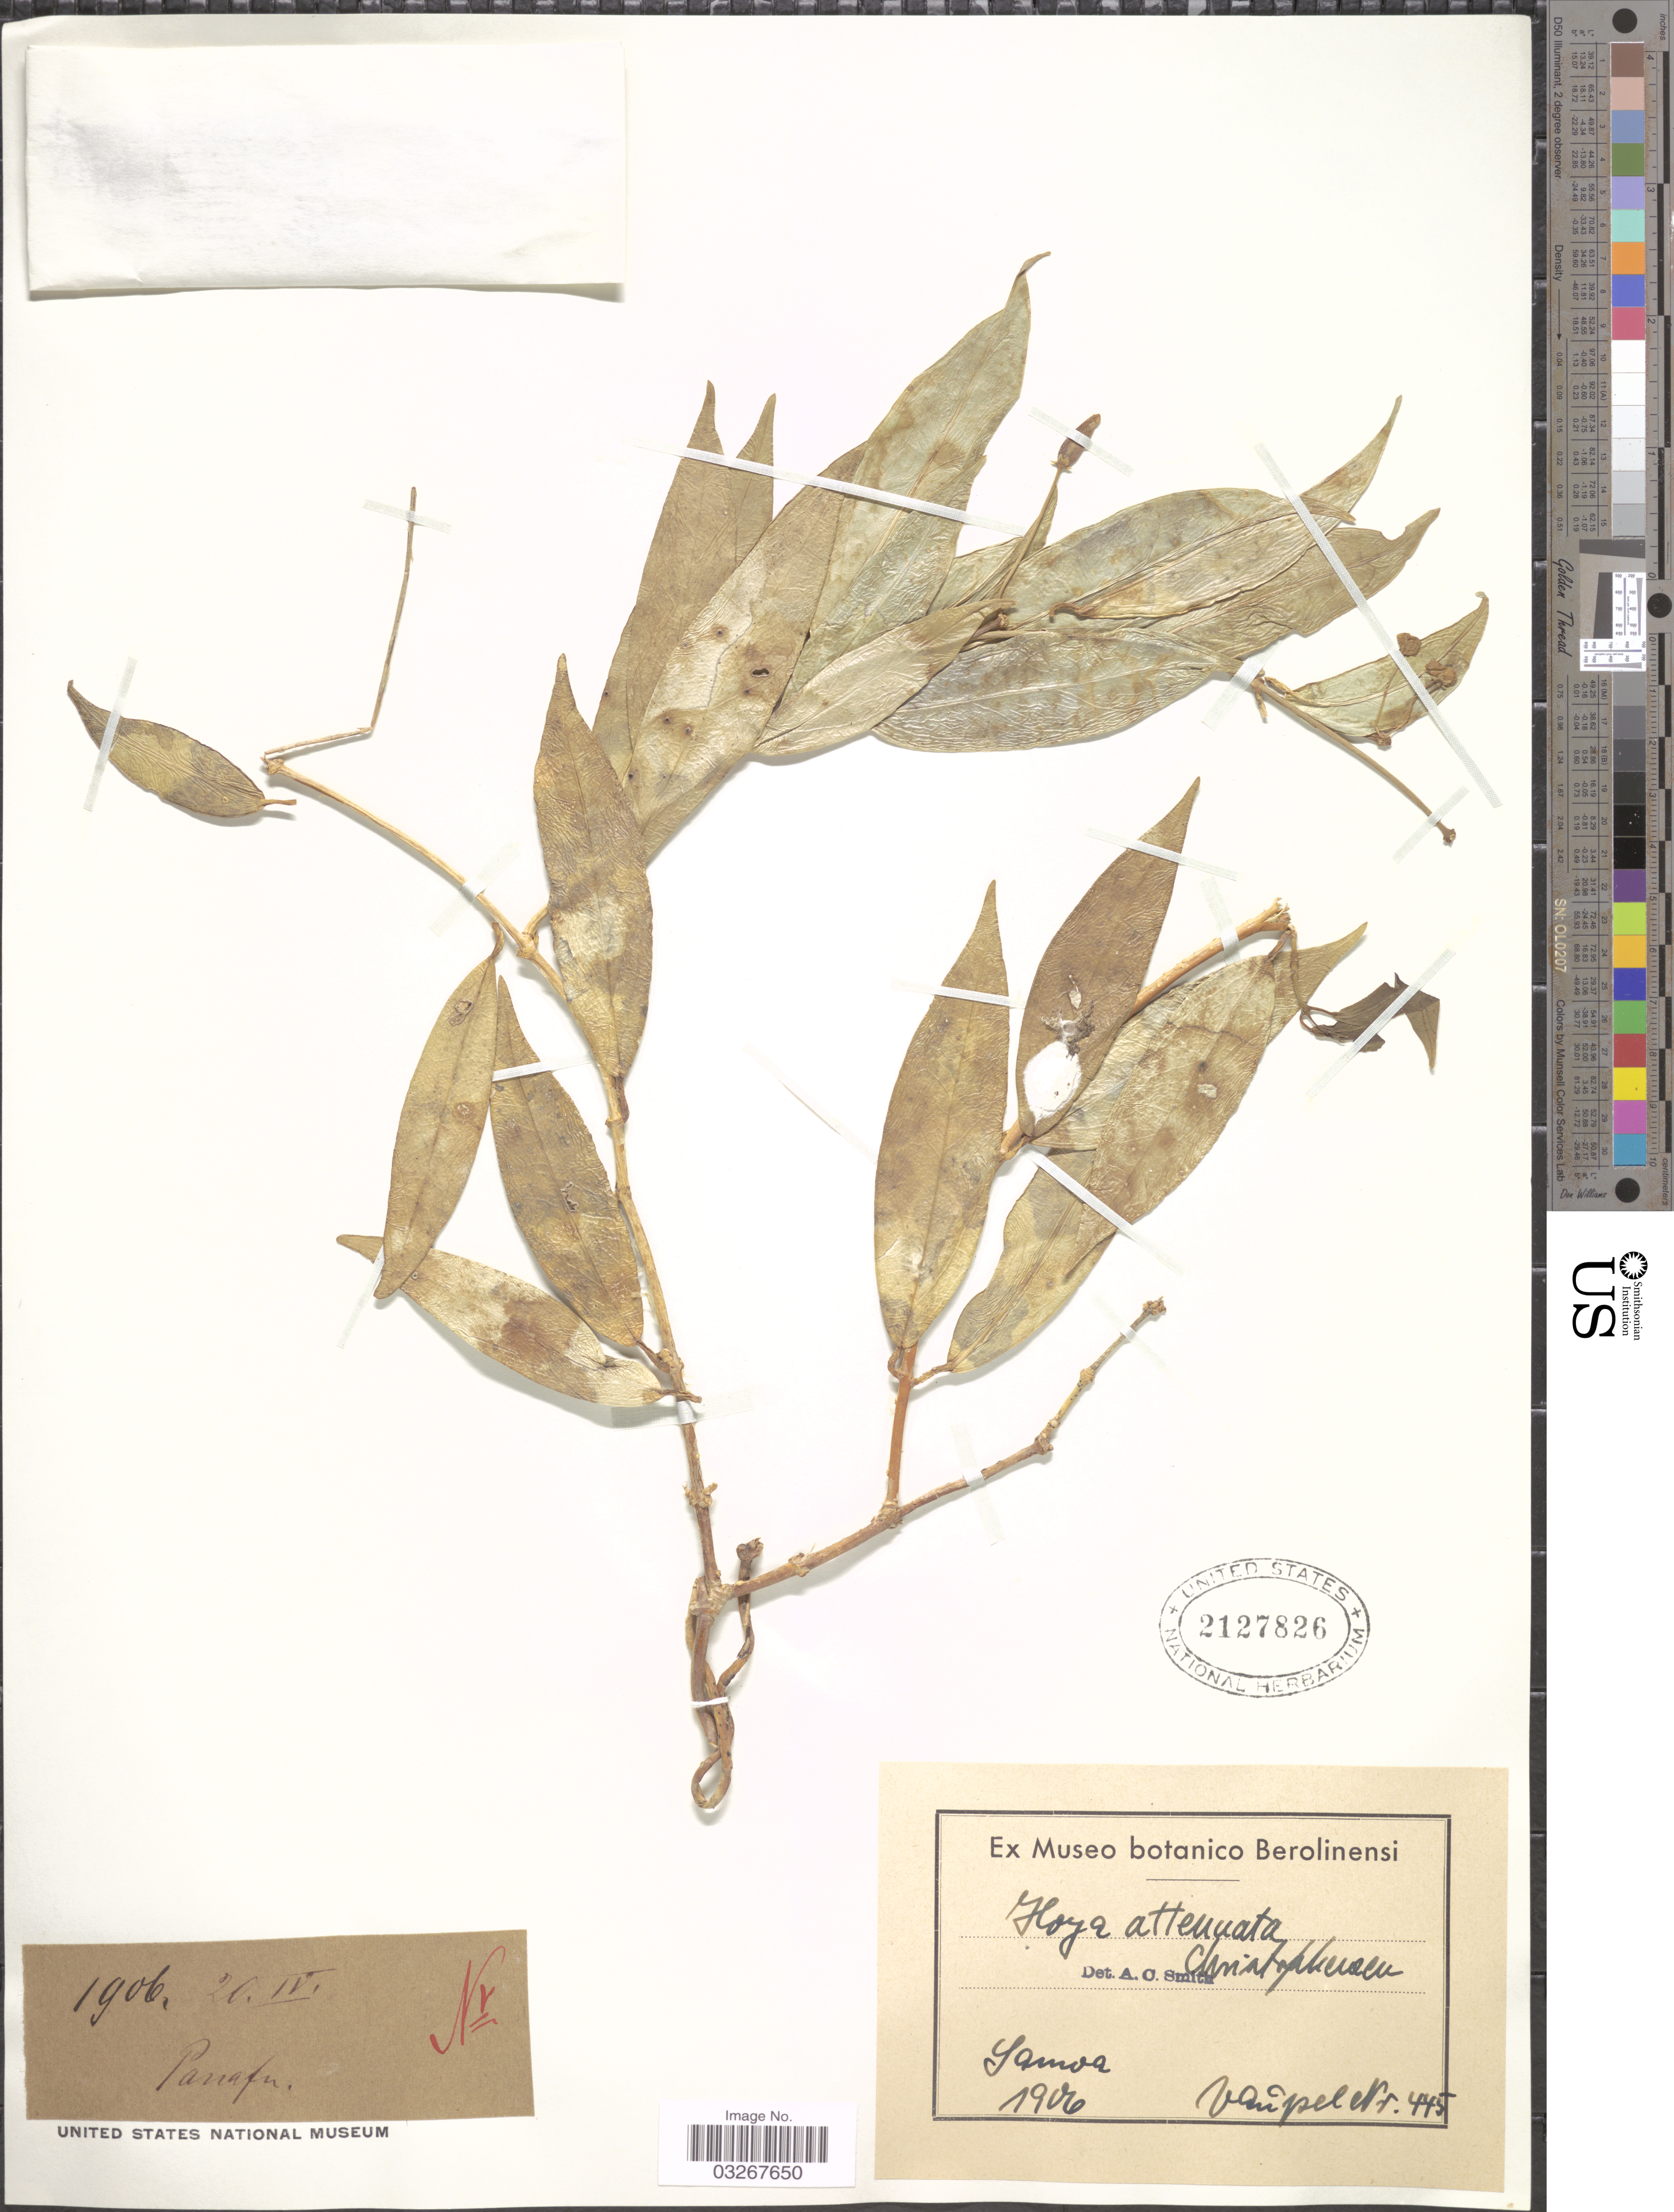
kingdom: Plantae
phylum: Tracheophyta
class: Magnoliopsida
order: Gentianales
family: Apocynaceae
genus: Hoya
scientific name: Hoya attenuata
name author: Christoph.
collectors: Vaupel, --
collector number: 445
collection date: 1906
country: Samoa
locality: Samoa, Panafu [interpreted].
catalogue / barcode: US 2127826